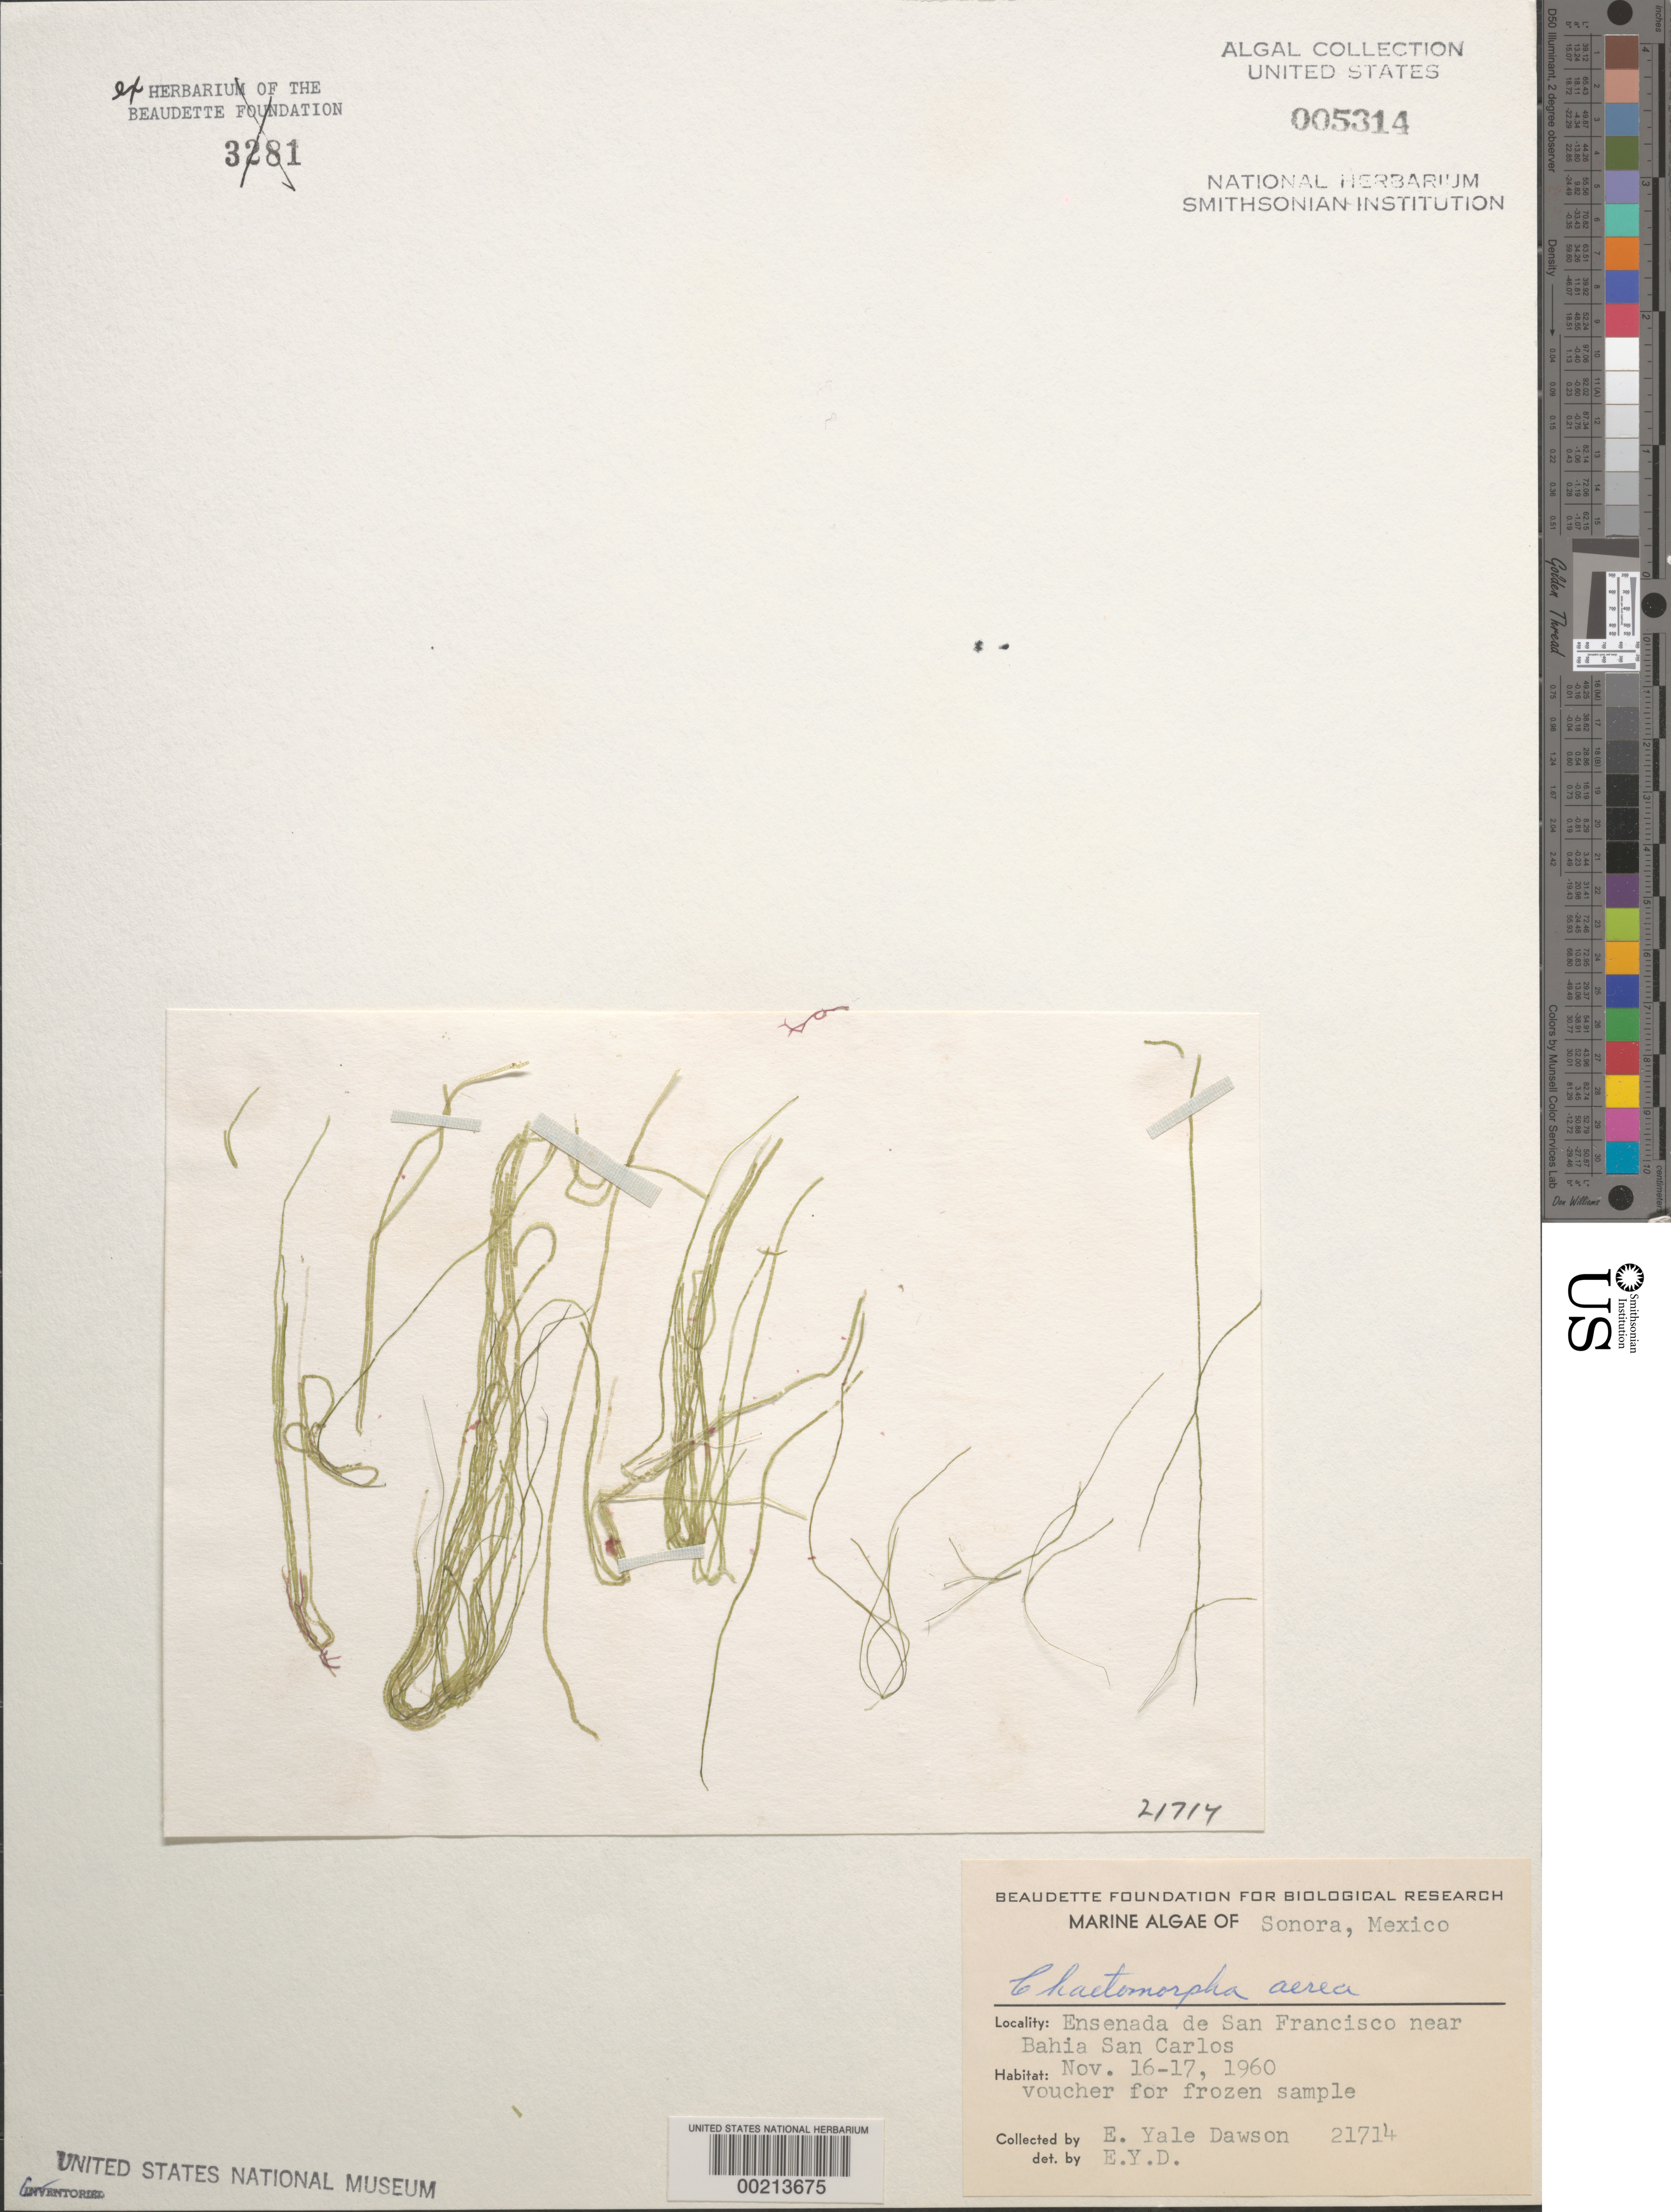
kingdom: Plantae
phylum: Chlorophyta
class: Ulvophyceae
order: Cladophorales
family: Cladophoraceae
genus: Chaetomorpha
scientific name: Chaetomorpha aerea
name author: (Dillwyn) Kütz.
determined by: Dawson, E. Y.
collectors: E. Y. Dawson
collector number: EYD 21714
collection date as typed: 16 Nov 1960 TO 17 Nov 1960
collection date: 1960-11-16/1960-11-17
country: Mexico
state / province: Sonora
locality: Ensenada de San Francisco near Bahia San Carlos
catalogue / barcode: US 5314